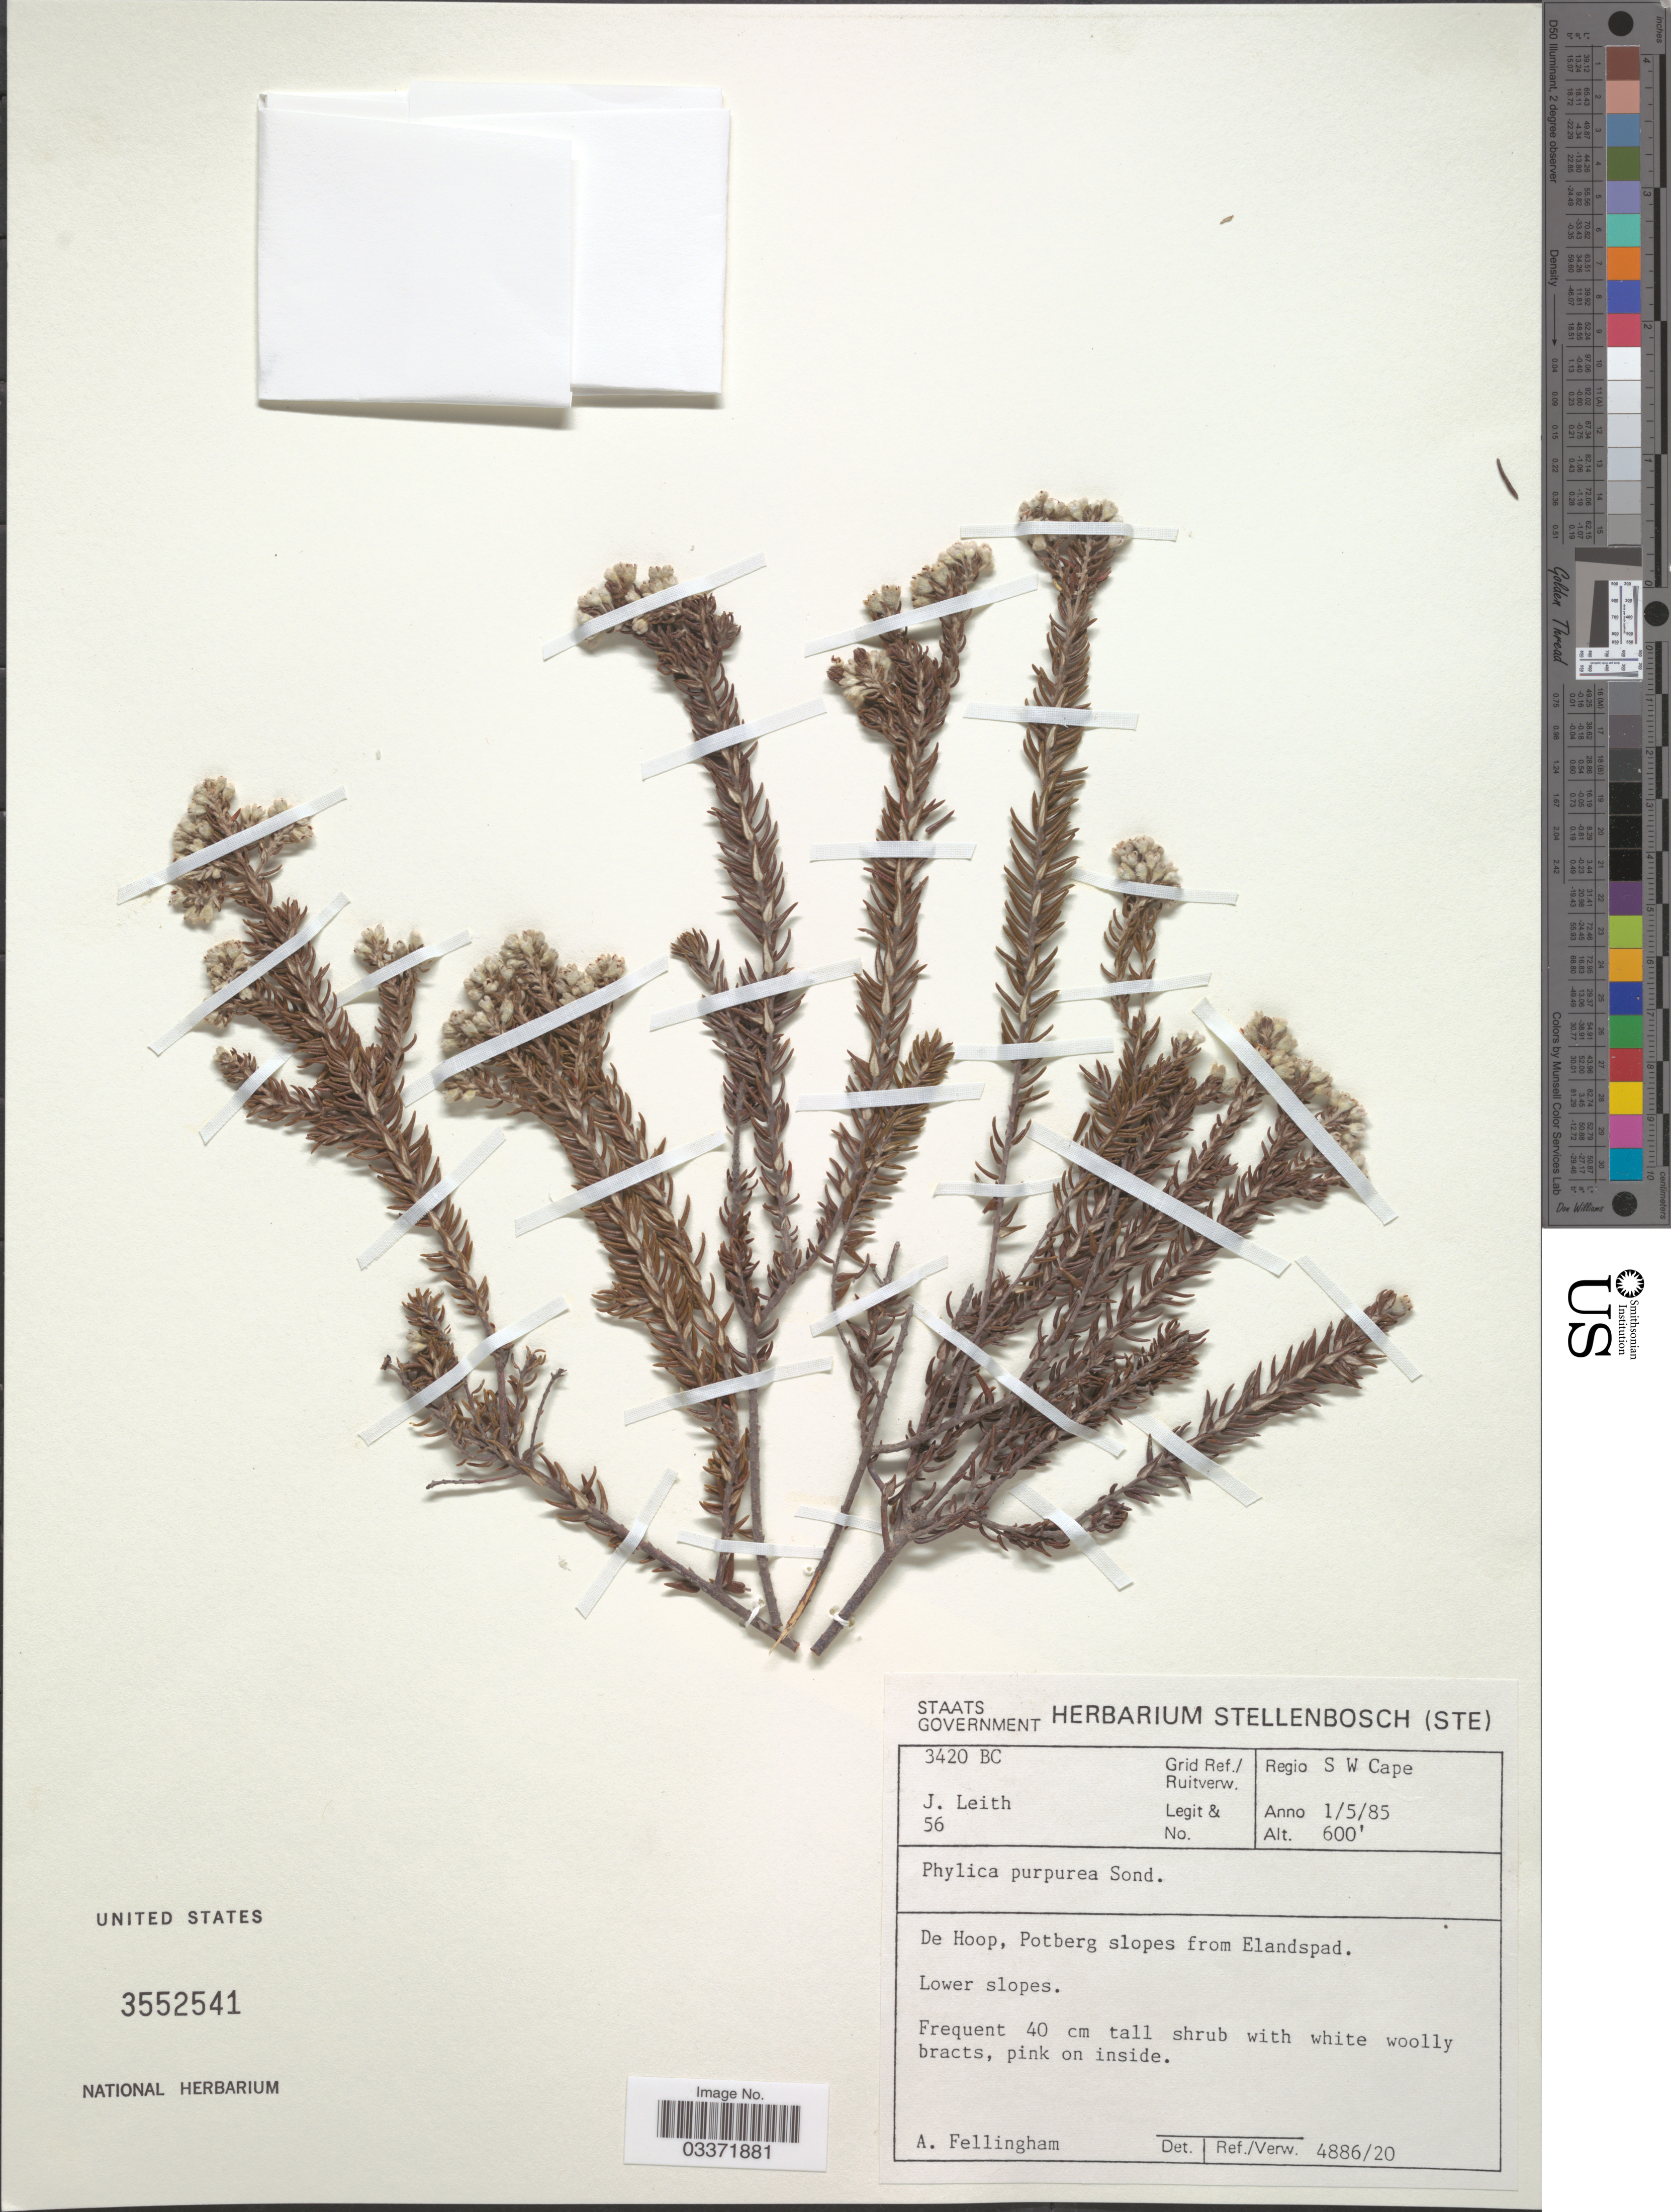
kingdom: Plantae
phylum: Tracheophyta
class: Magnoliopsida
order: Rosales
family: Rhamnaceae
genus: Phylica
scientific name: Phylica purpurea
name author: Sond.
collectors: J. Leith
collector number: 56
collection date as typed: Transcribed d/m/y: 1/5/85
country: South Africa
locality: Grid Ref./Ruitverw. 3420BC, Regio SW Cape, De Hoop, Potberg slopes from Elandspad.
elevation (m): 183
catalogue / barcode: US 3552541